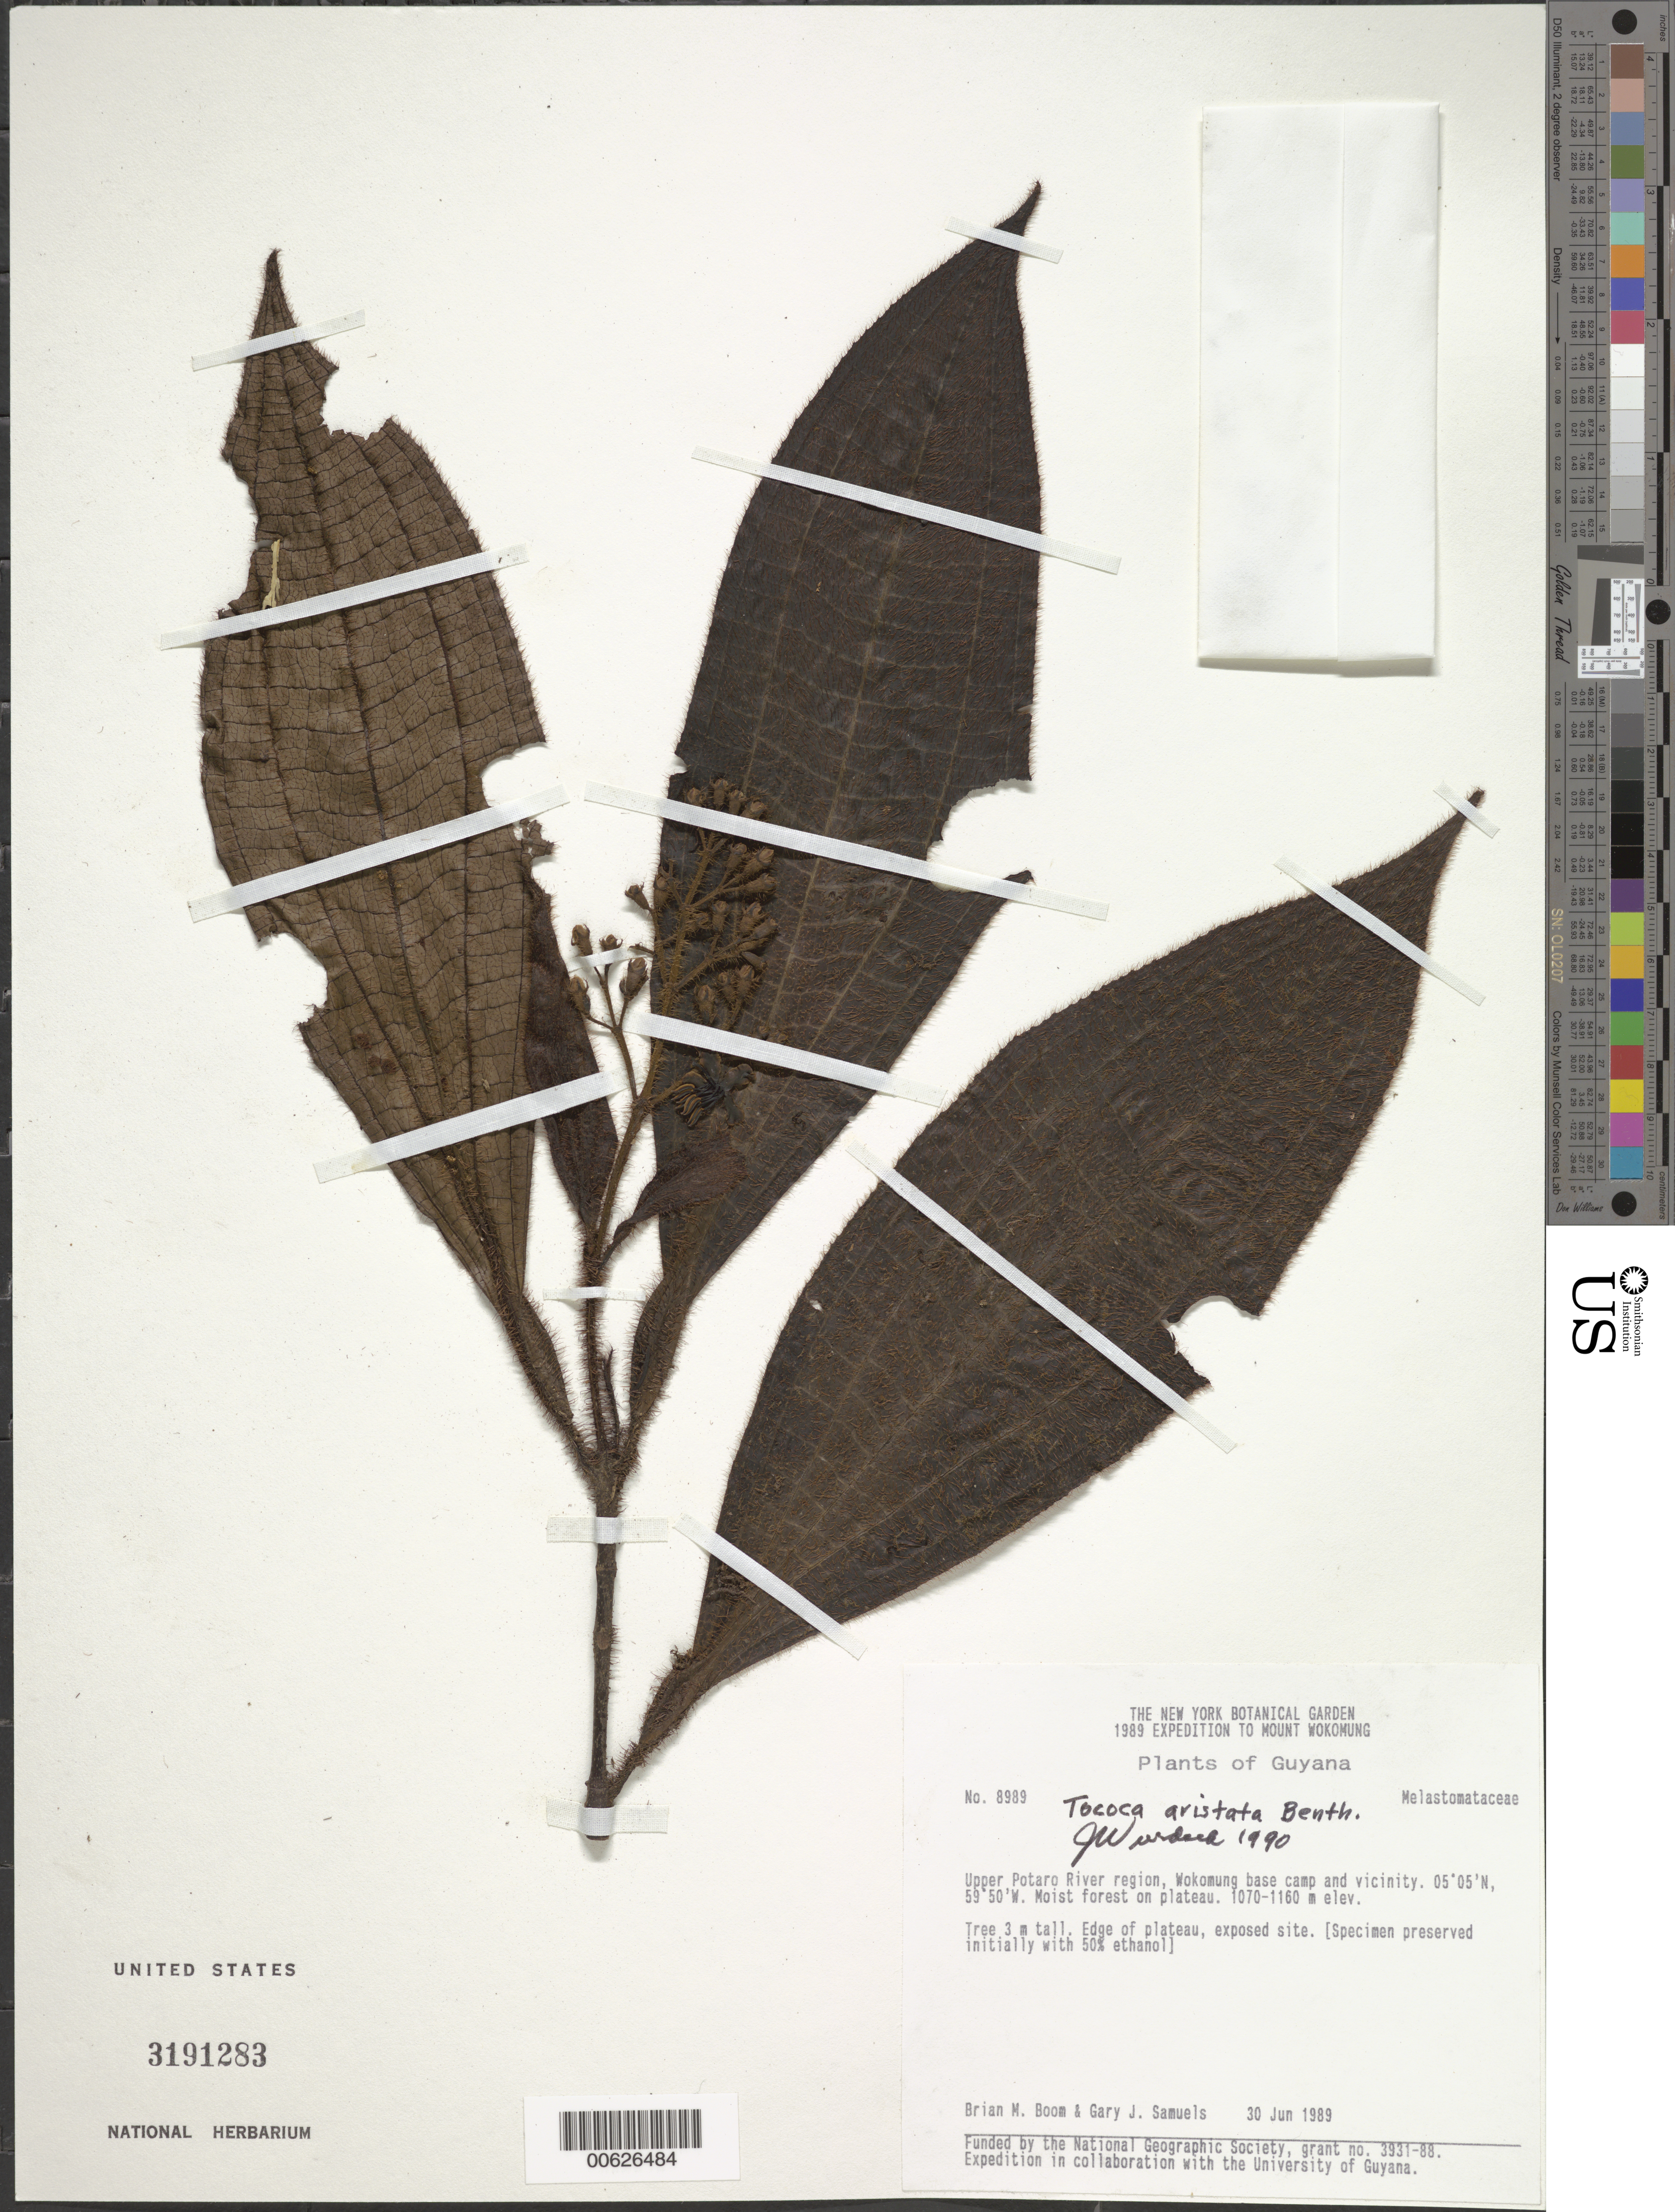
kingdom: Plantae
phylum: Tracheophyta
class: Magnoliopsida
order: Myrtales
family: Melastomataceae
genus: Tococa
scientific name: Tococa aristata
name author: Benth.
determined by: Wurdack, John J., (US), US (UNITED STATES)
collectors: B. M. Boom & G. Samuels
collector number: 8989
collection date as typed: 30-Jun-89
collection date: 1989-06-30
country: Guyana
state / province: Potaro-Siparuni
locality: Wokomung, base camp & vic., upper Potaro River region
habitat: Edge of plateau, exposed site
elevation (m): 1070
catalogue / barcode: US 3191283